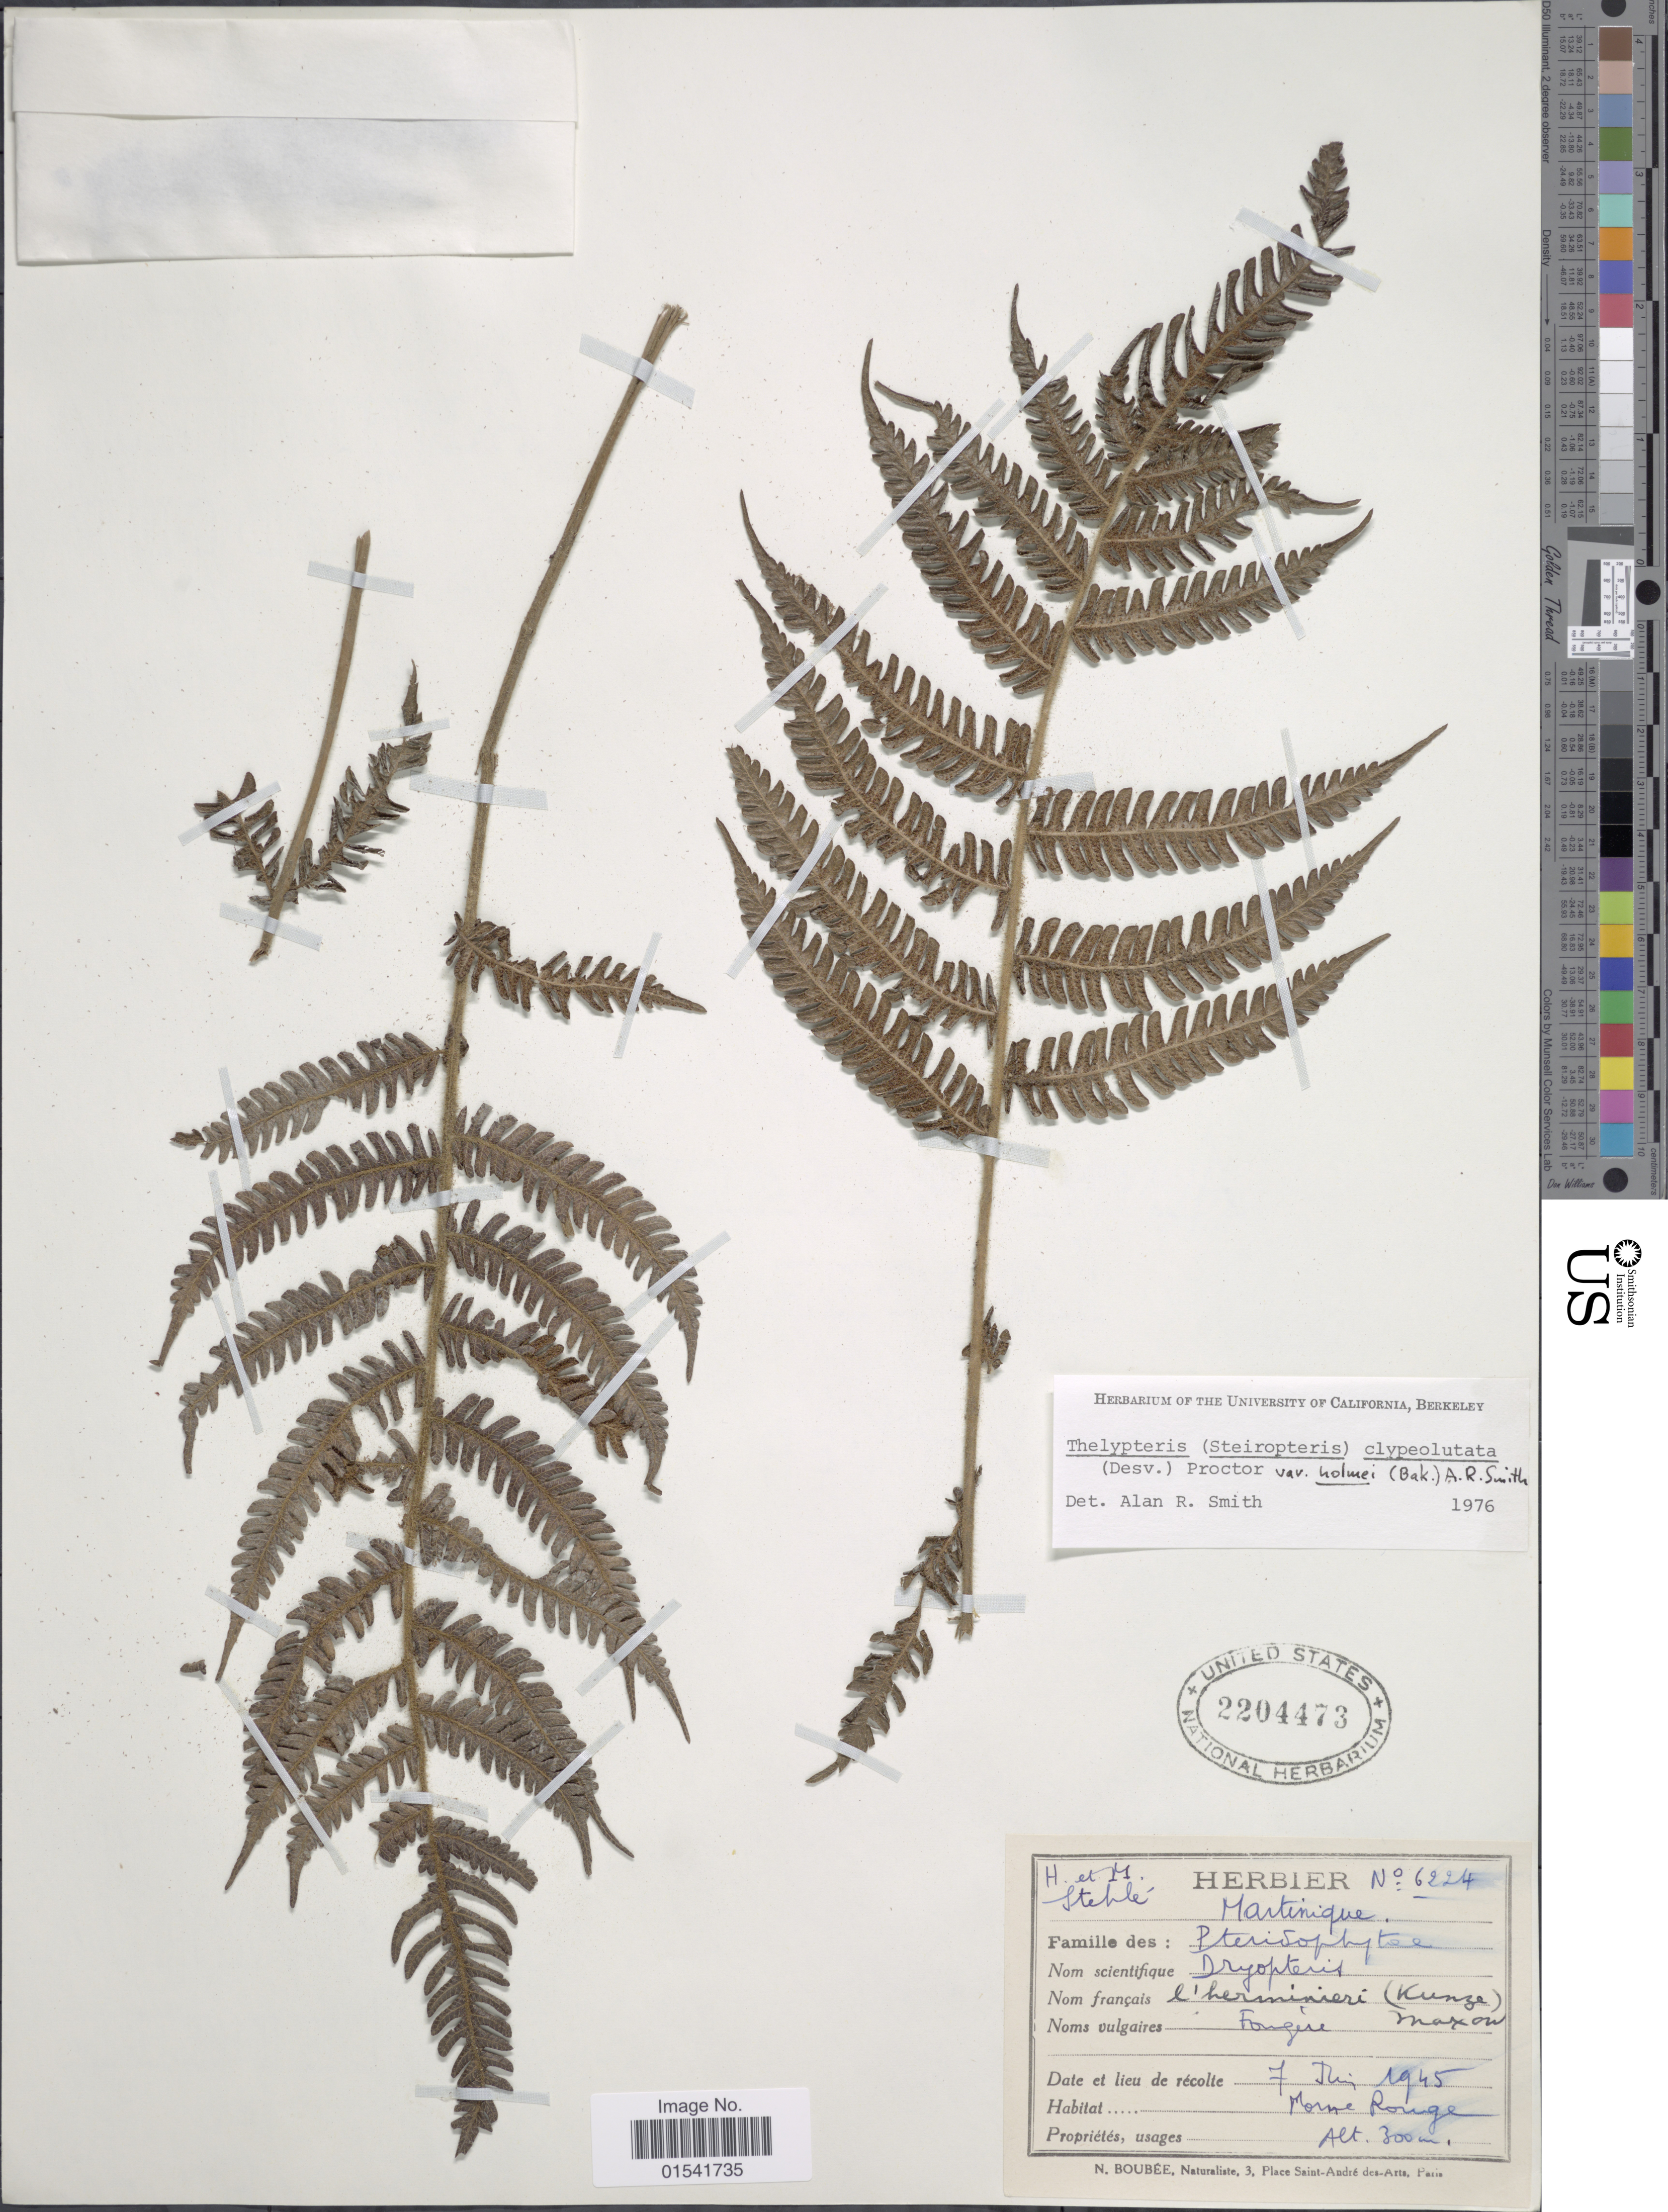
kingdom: Plantae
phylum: Tracheophyta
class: Polypodiopsida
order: Polypodiales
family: Thelypteridaceae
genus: Steiropteris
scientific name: Steiropteris clypeolutata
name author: (Desv.) Pic. Serm.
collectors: H. Stehlé & M. Stehlé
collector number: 6224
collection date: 1945-05-07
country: Martinique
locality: Morne Rouge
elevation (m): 300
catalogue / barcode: US 2204473